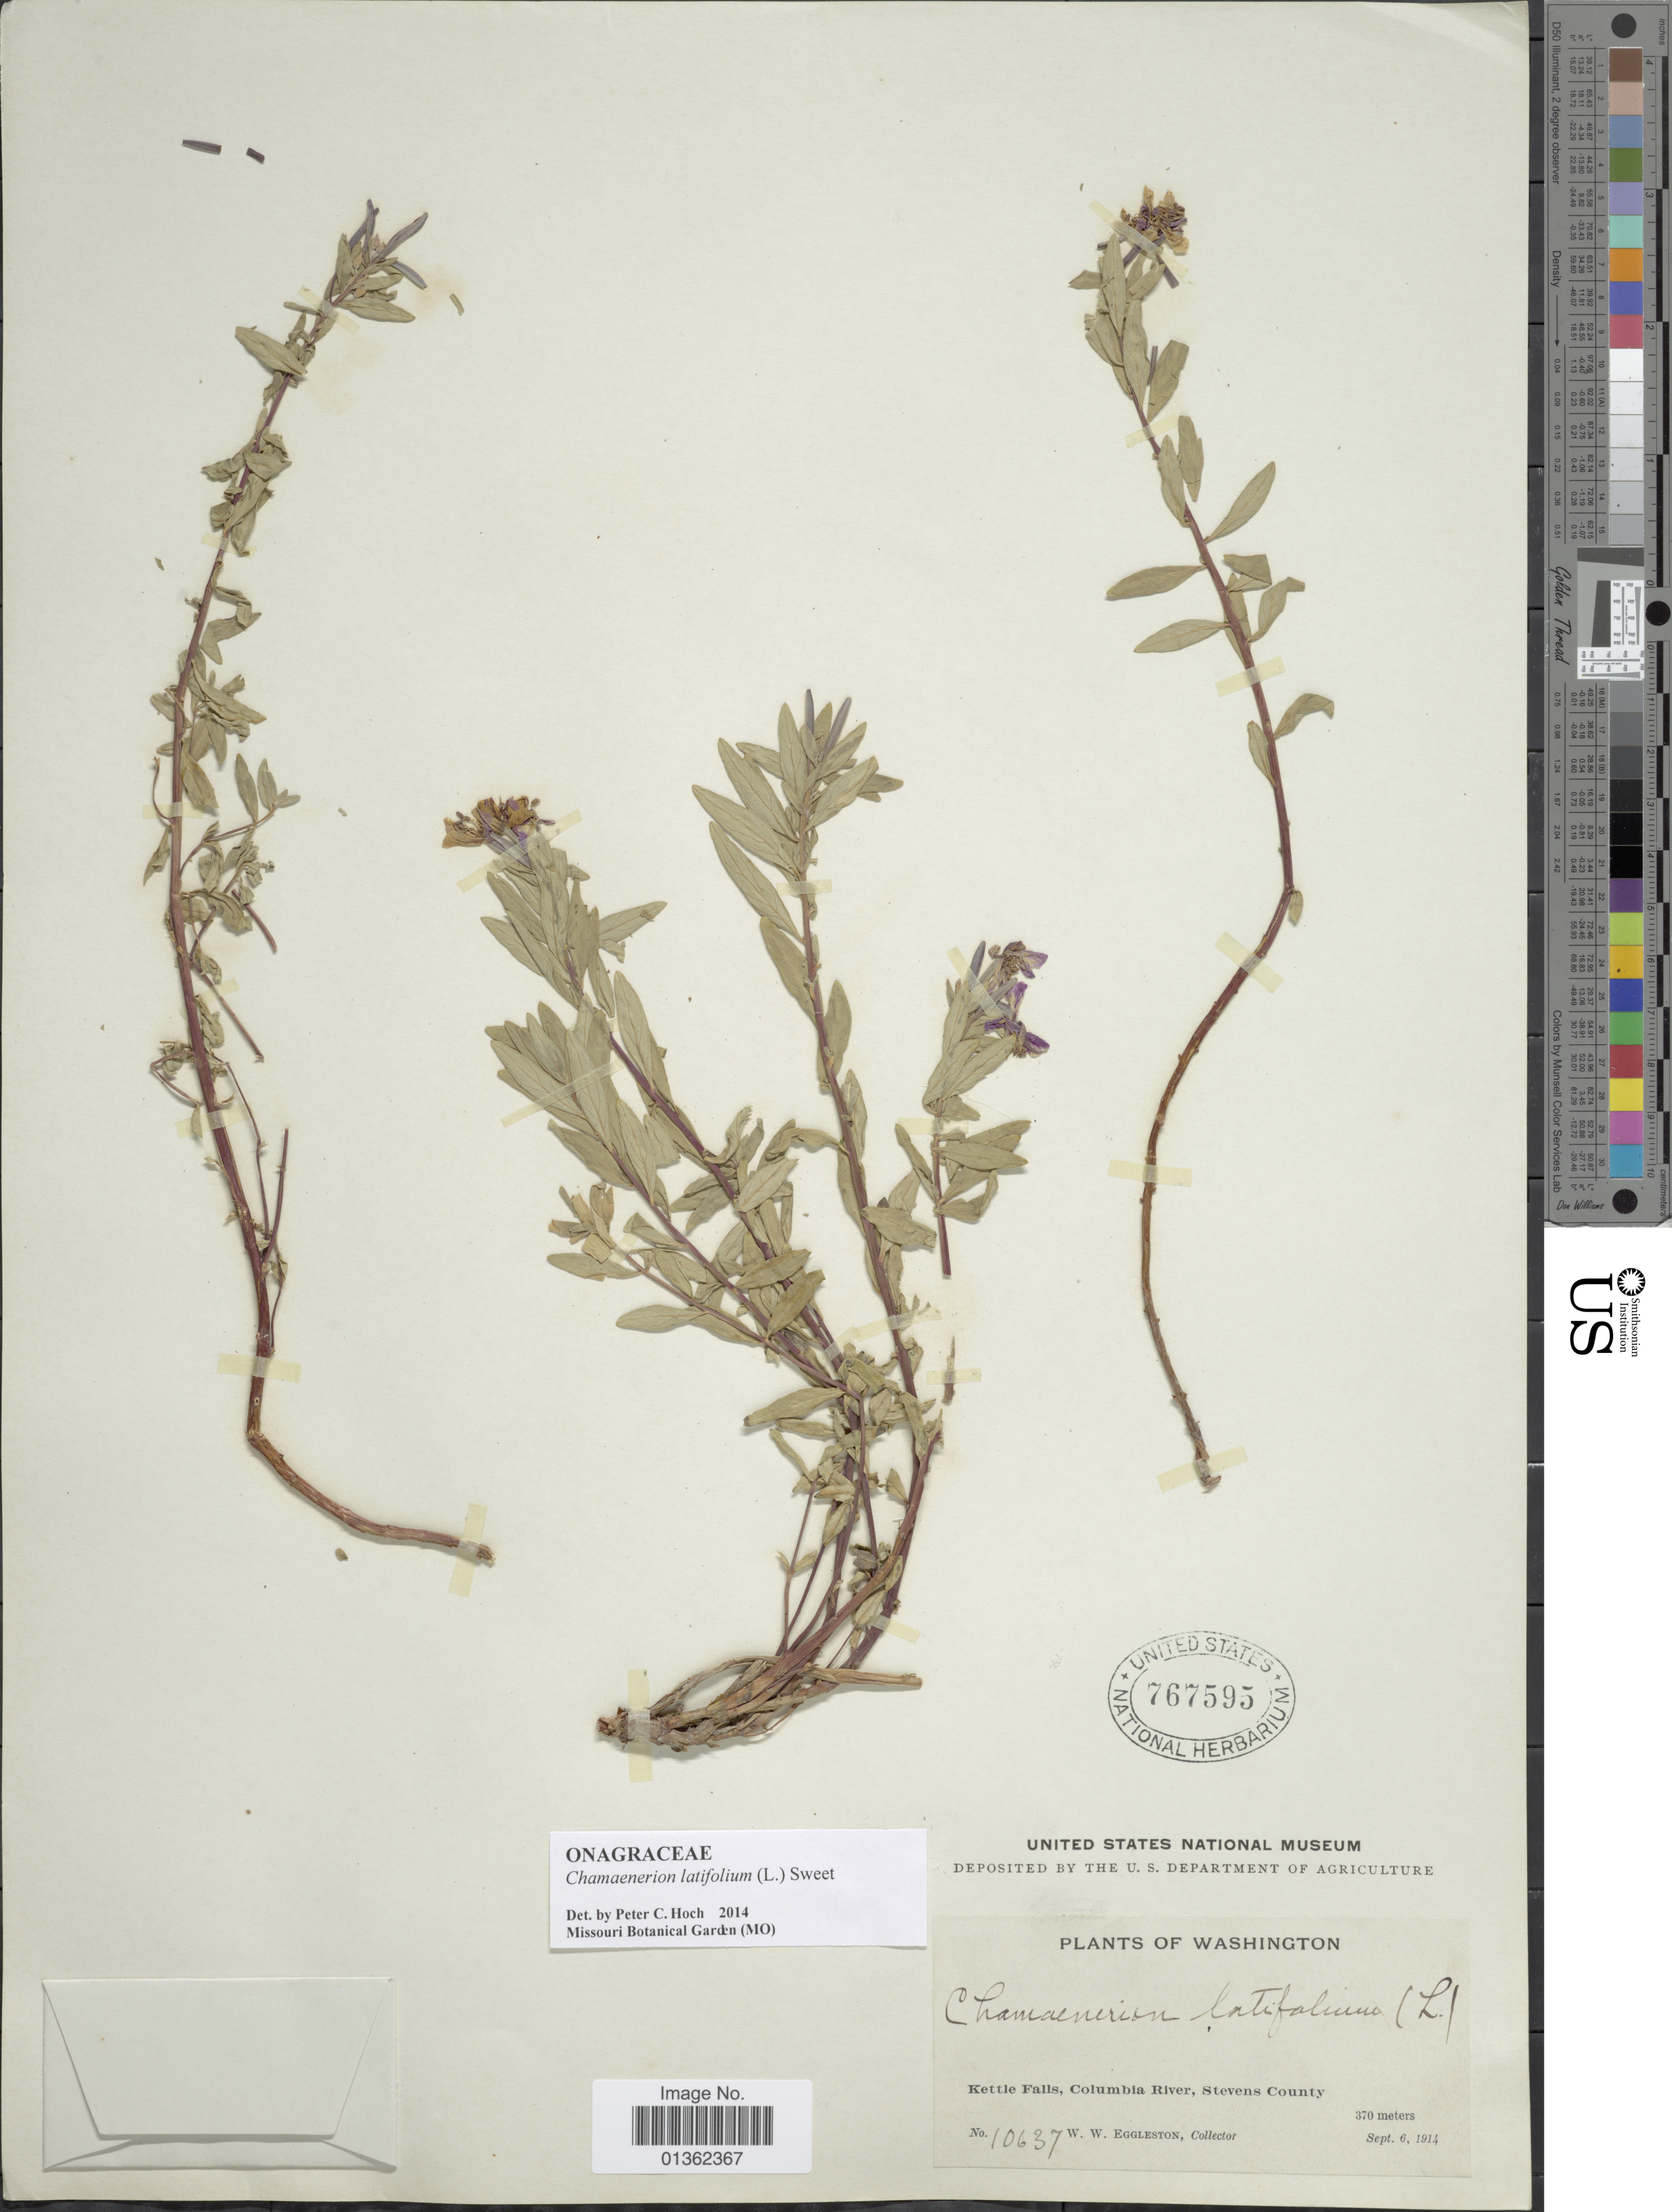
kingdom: Plantae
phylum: Tracheophyta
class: Magnoliopsida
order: Myrtales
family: Onagraceae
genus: Chamaenerion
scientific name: Chamaenerion latifolium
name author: (L.) Th. Fr. & Lange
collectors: W. W. Eggleston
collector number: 10637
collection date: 1914-09-06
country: United States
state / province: Washington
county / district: Stevens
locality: Kettle Falls, Columbia River, Stevens County.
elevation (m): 370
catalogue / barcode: US 767595